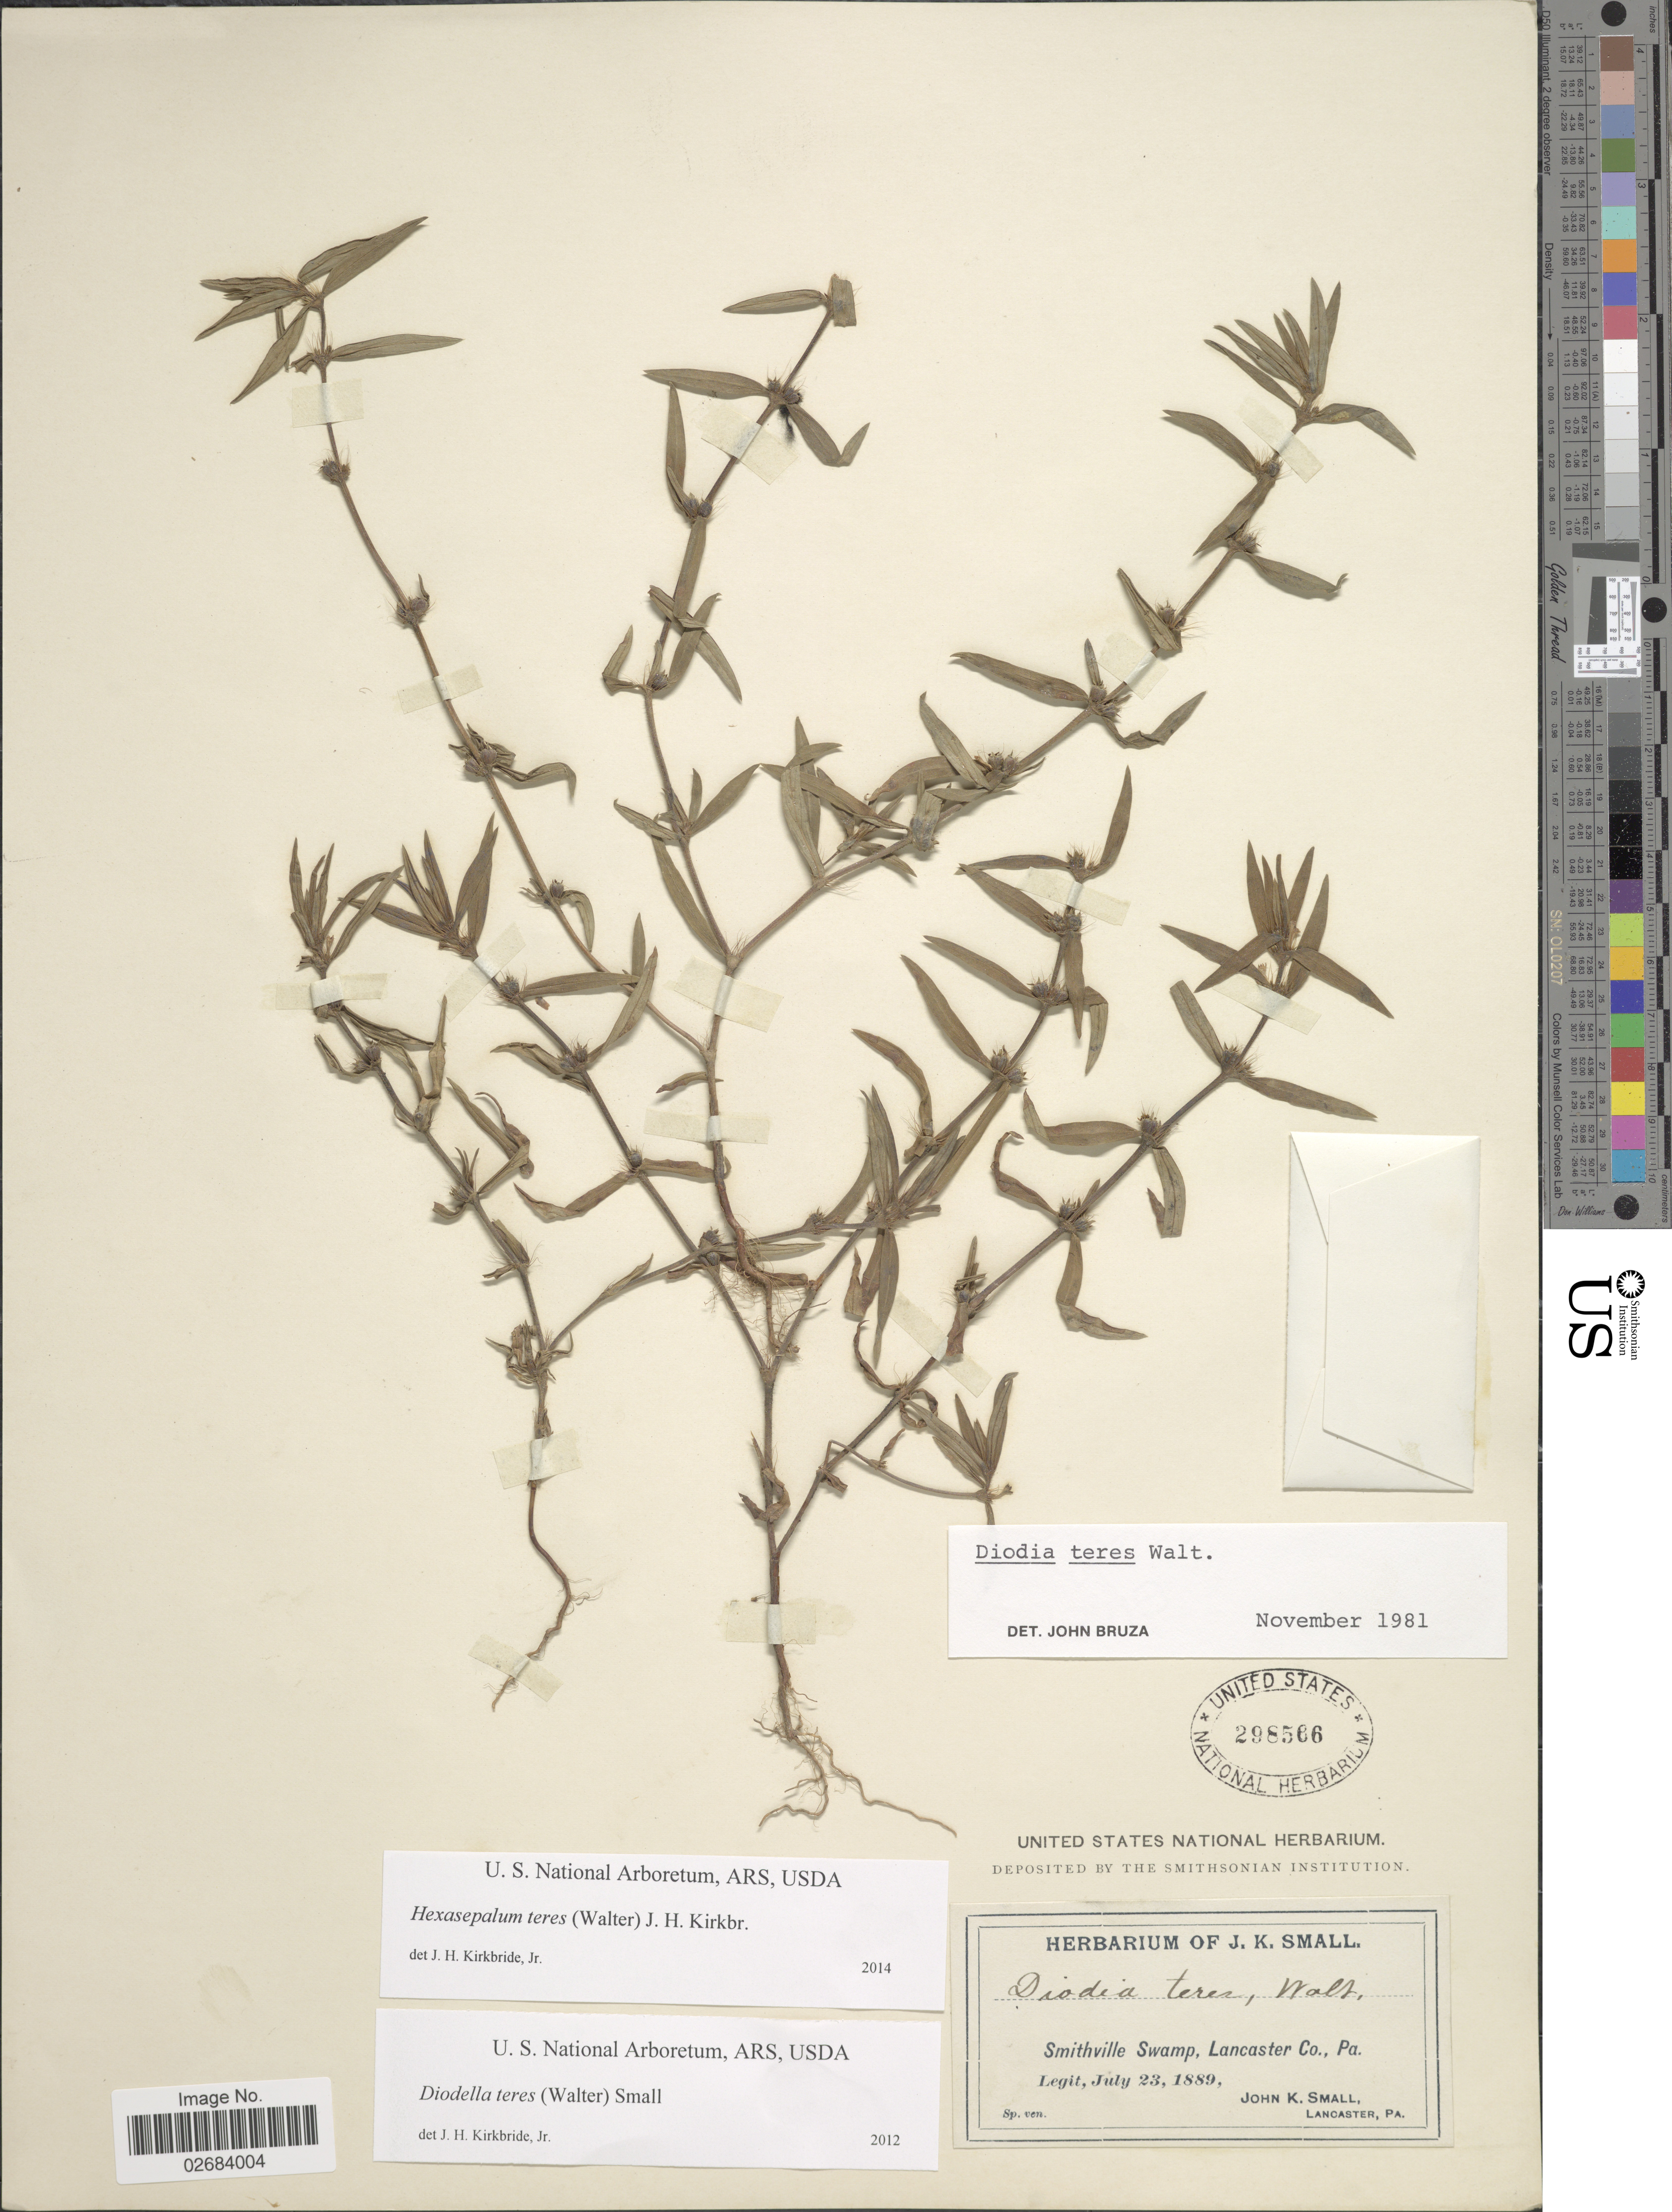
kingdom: Plantae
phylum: Tracheophyta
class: Magnoliopsida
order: Gentianales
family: Rubiaceae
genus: Diodia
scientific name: Diodia teres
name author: Walter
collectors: J. K. Small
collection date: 1889-07-23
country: United States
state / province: Pennsylvania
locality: Smithville Swamp, Lancaster Co.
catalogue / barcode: US 298566